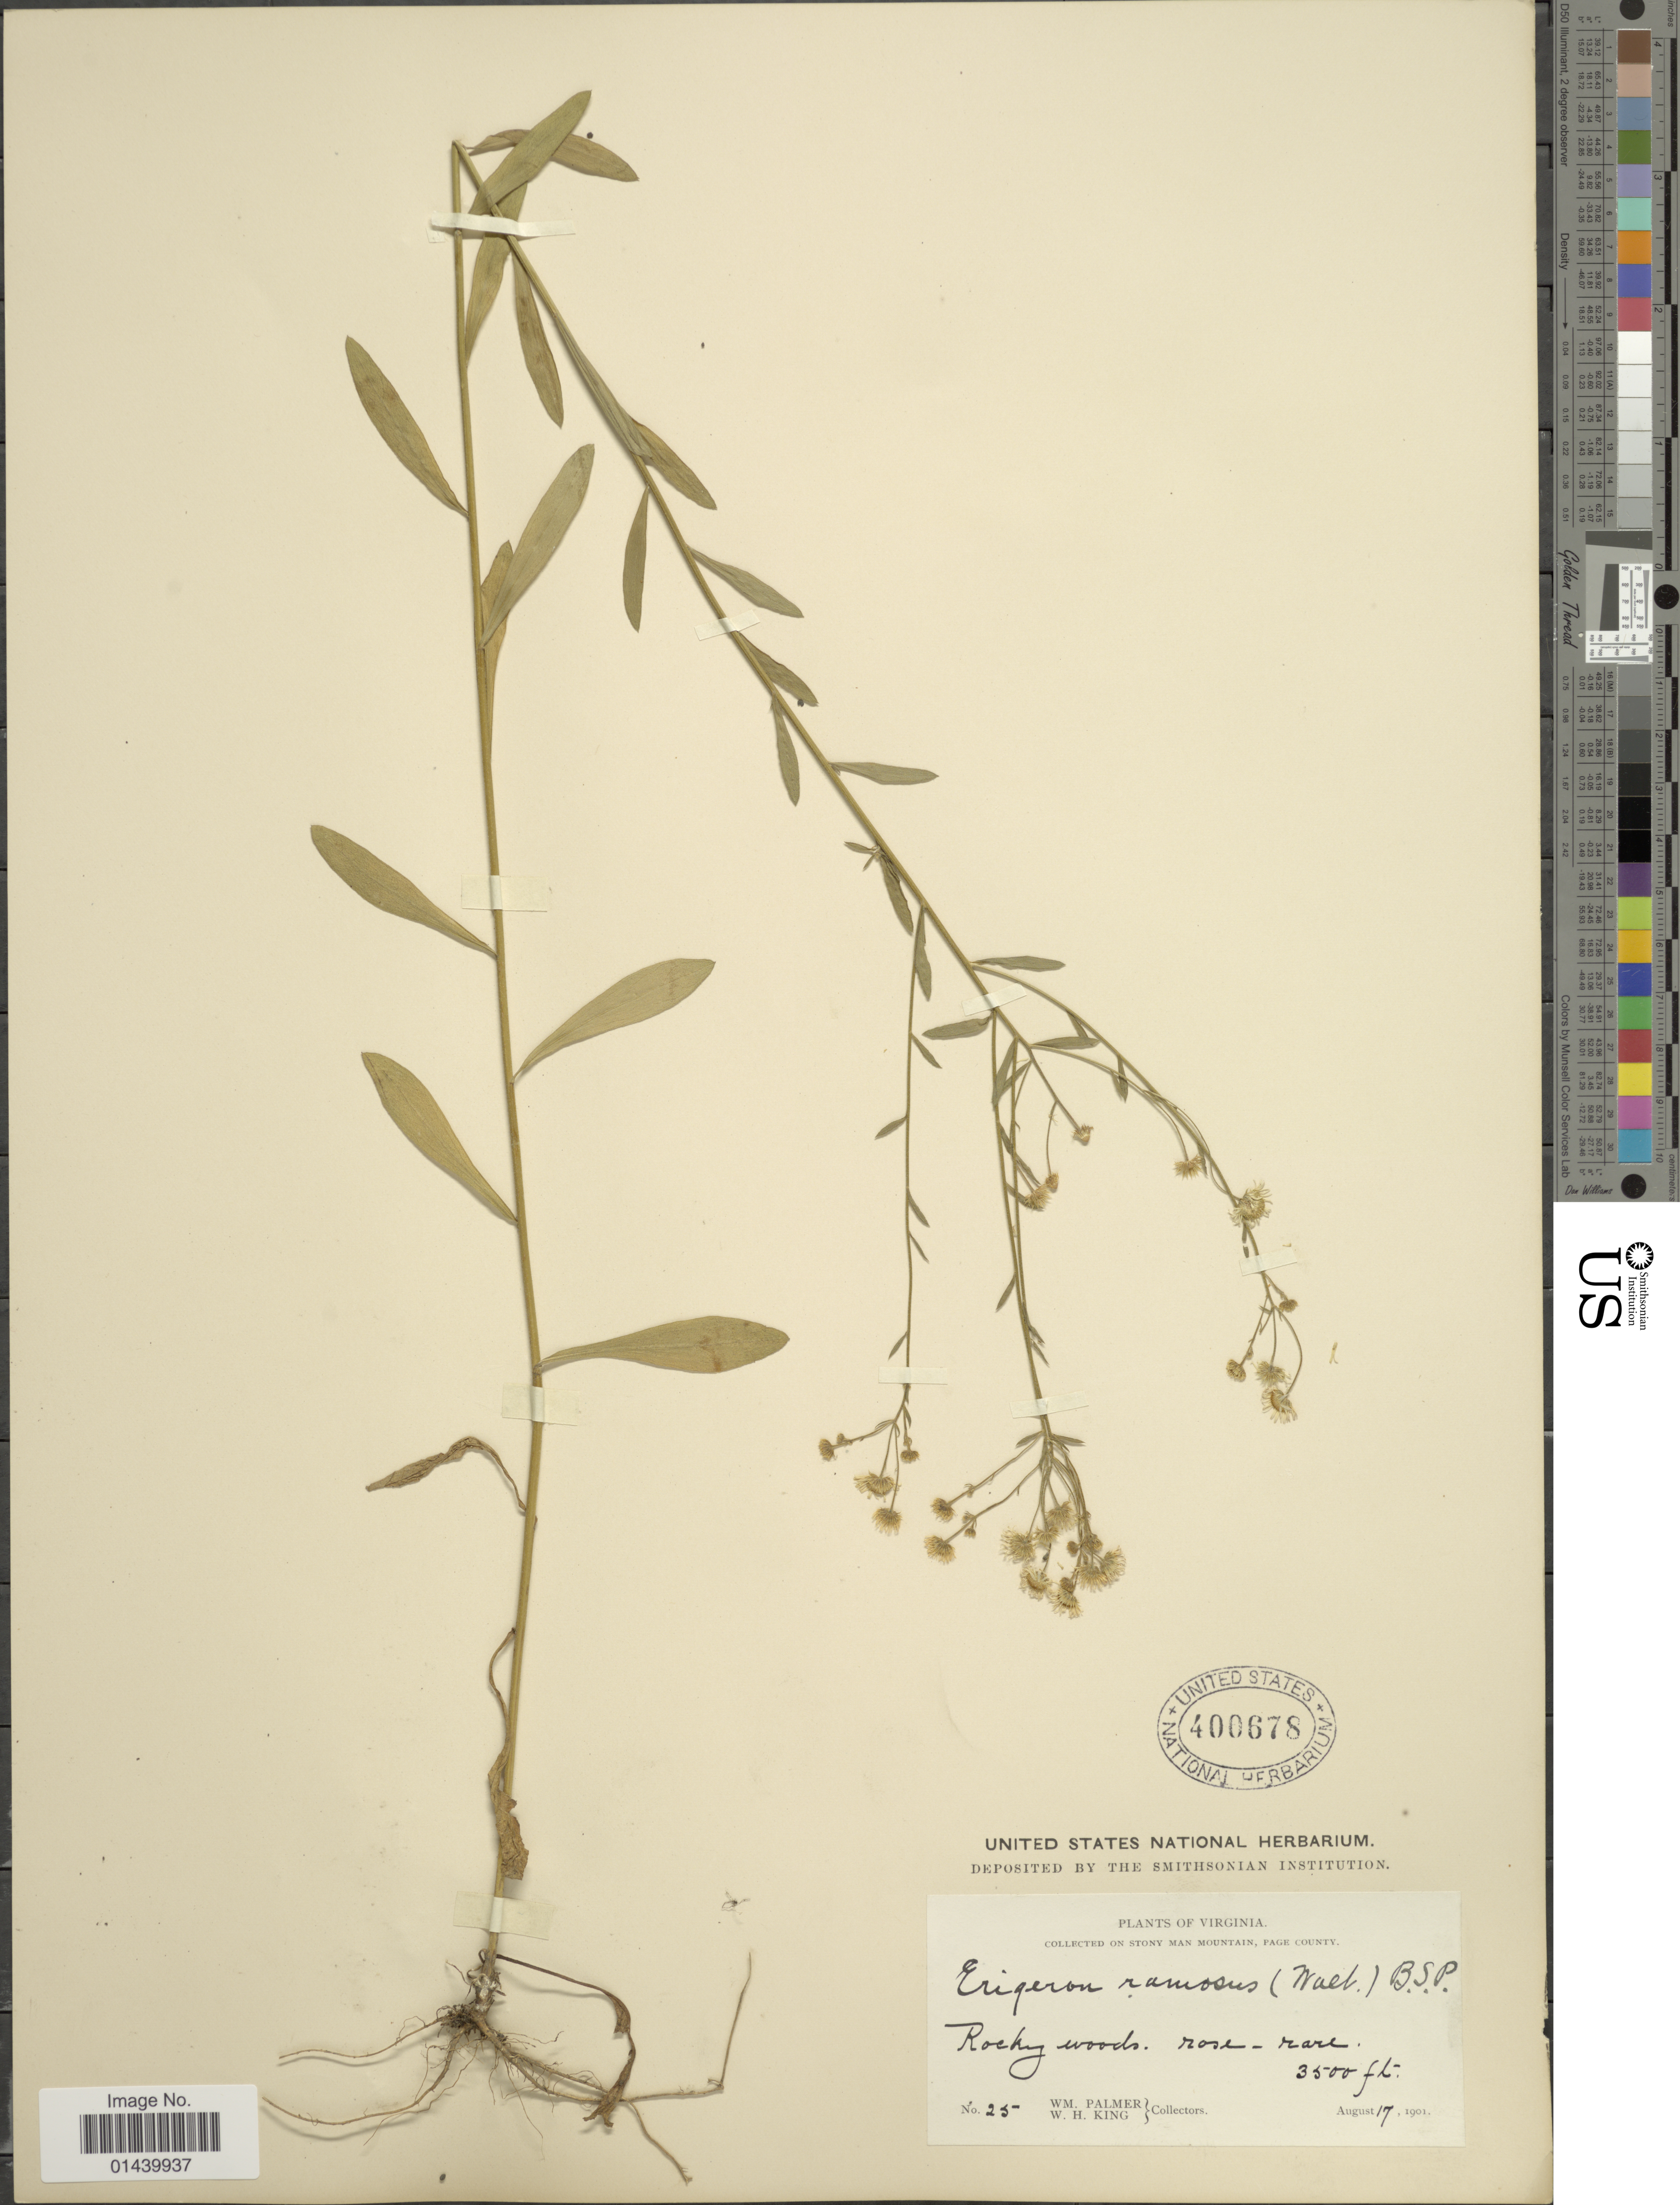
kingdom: Plantae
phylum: Tracheophyta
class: Magnoliopsida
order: Asterales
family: Asteraceae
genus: Erigeron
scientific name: Erigeron strigosus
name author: Muhl. ex Willd.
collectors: W. Palmer & W. H. King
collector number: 25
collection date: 1901-08-17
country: United States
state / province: Virginia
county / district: Page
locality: On Stony Man Mountain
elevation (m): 1067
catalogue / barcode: US 400678